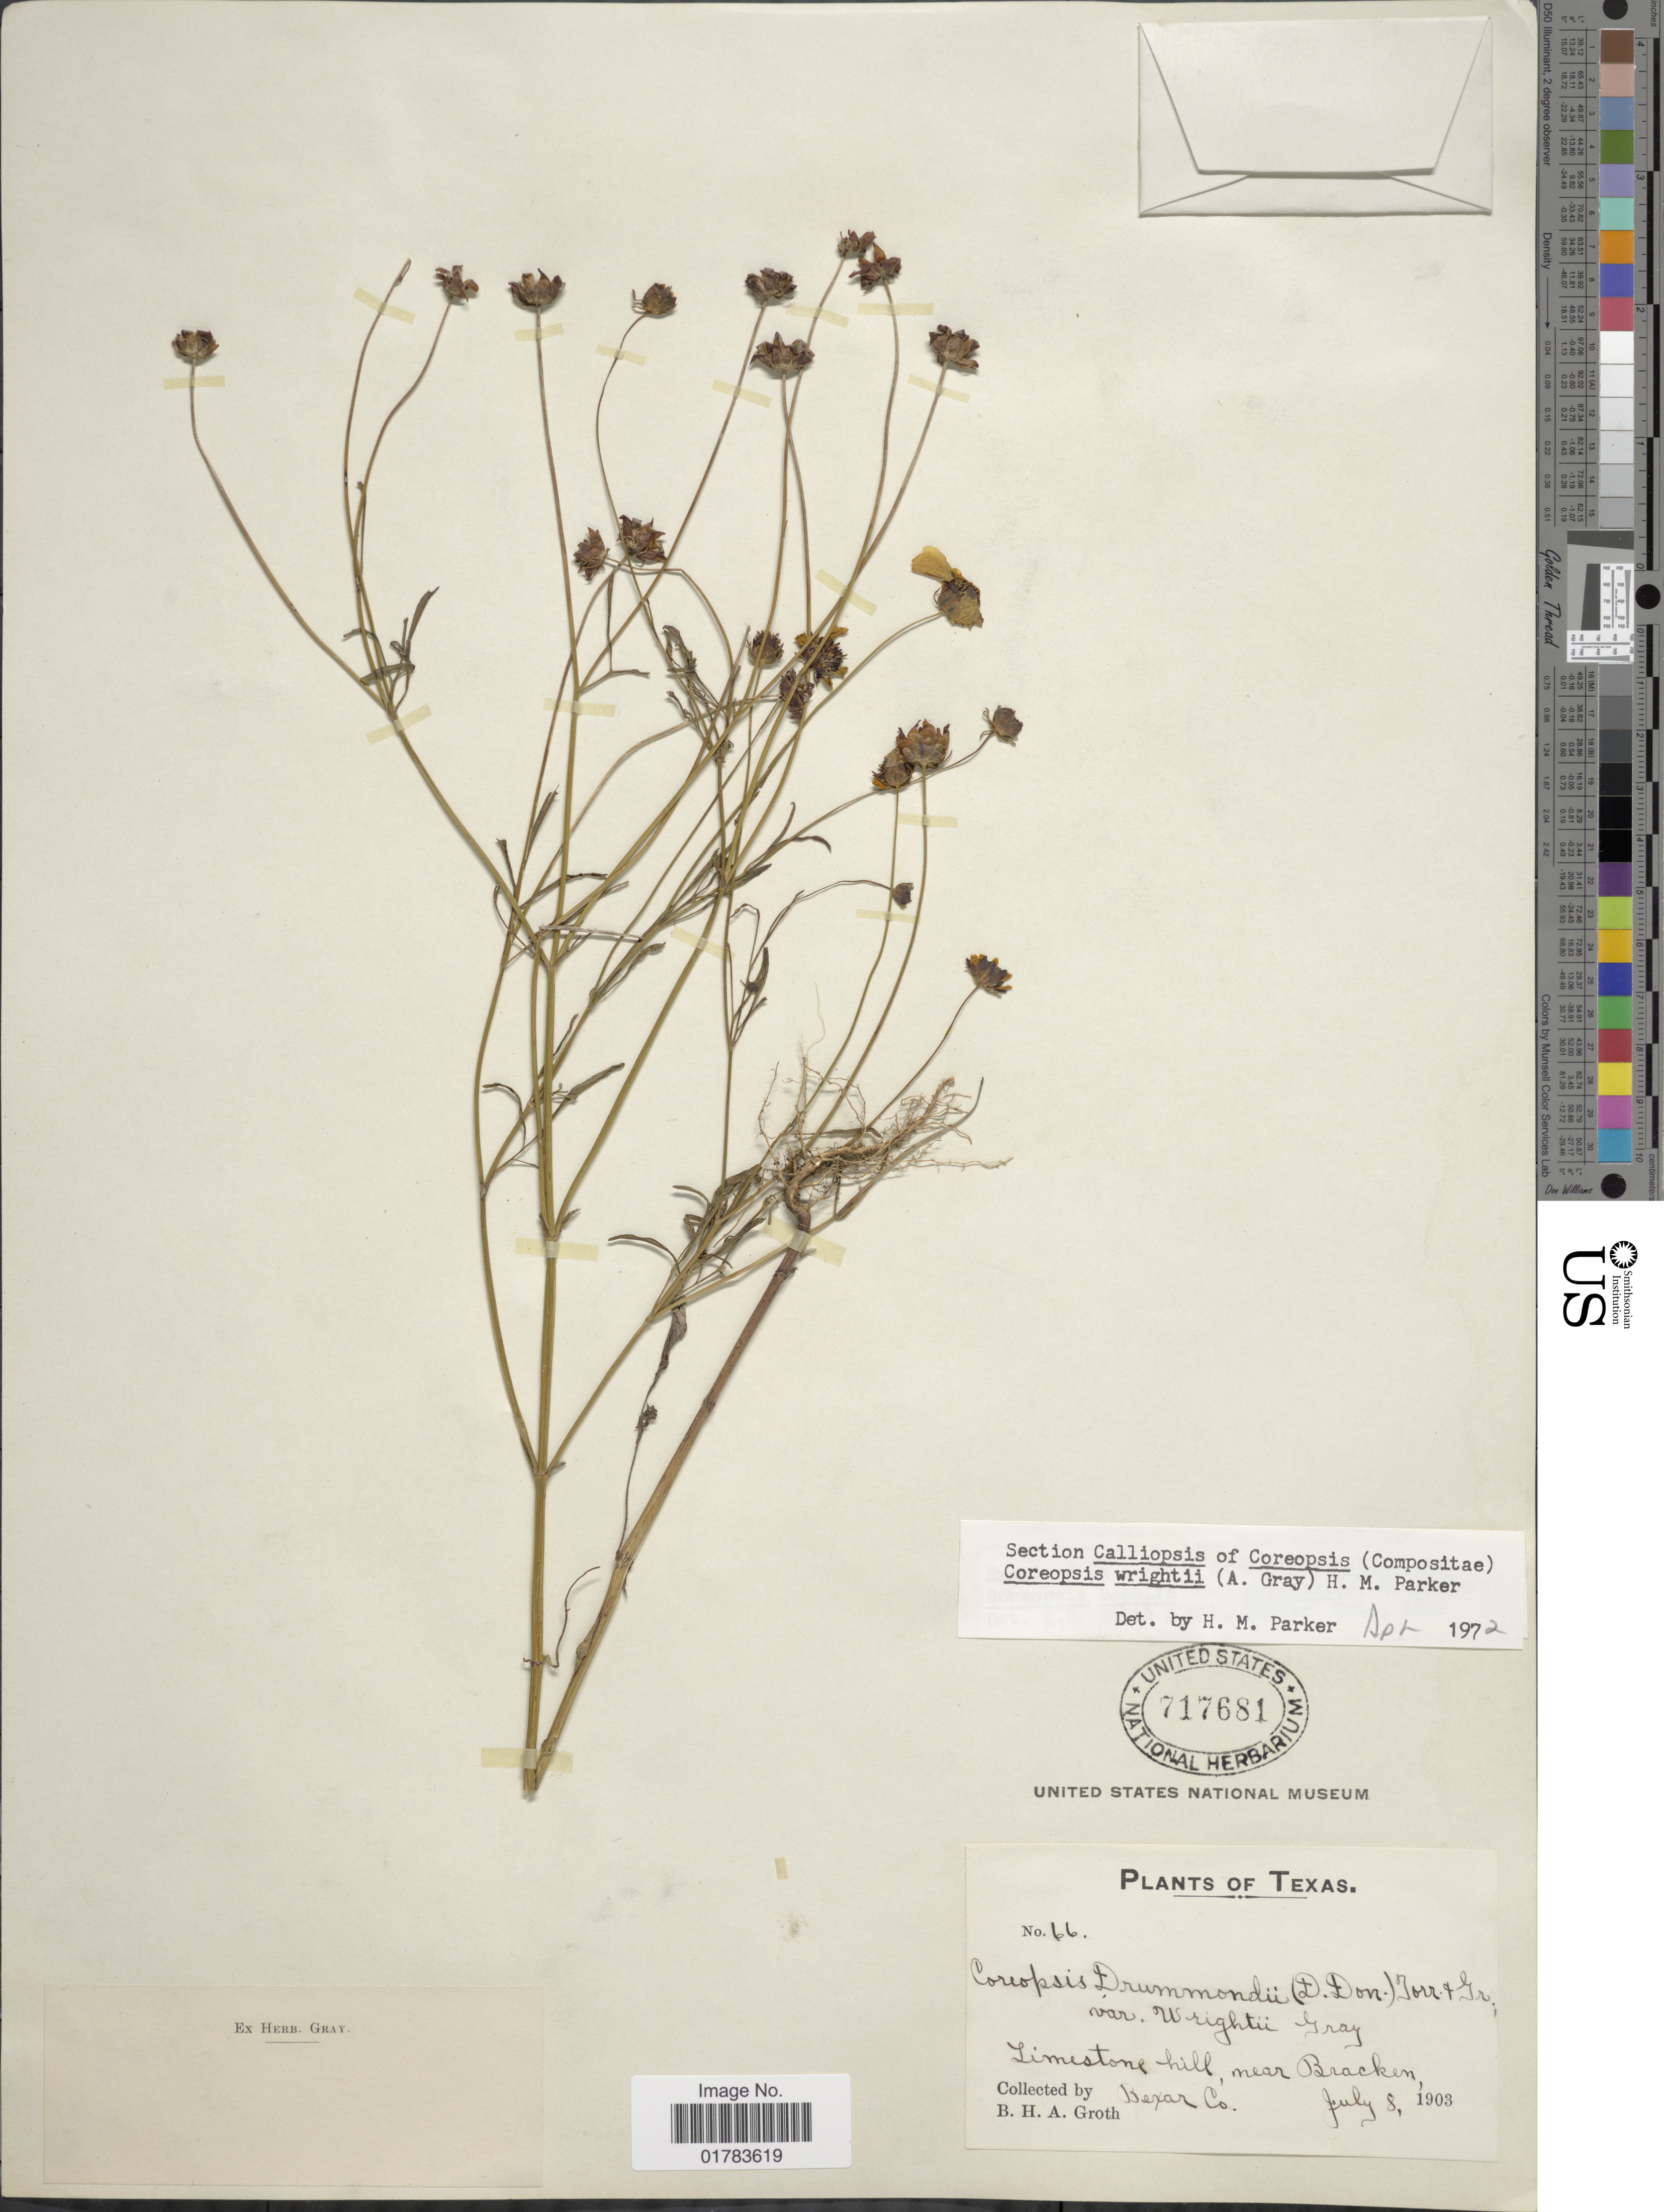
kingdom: Plantae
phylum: Tracheophyta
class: Magnoliopsida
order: Asterales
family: Asteraceae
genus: Coreopsis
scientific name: Coreopsis wrightii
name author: (A. Gray) Parker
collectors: B. Groth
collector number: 66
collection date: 1903-07-08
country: United States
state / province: Texas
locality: Limestone hill, near Bracken, Bexar Co.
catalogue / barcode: US 717681